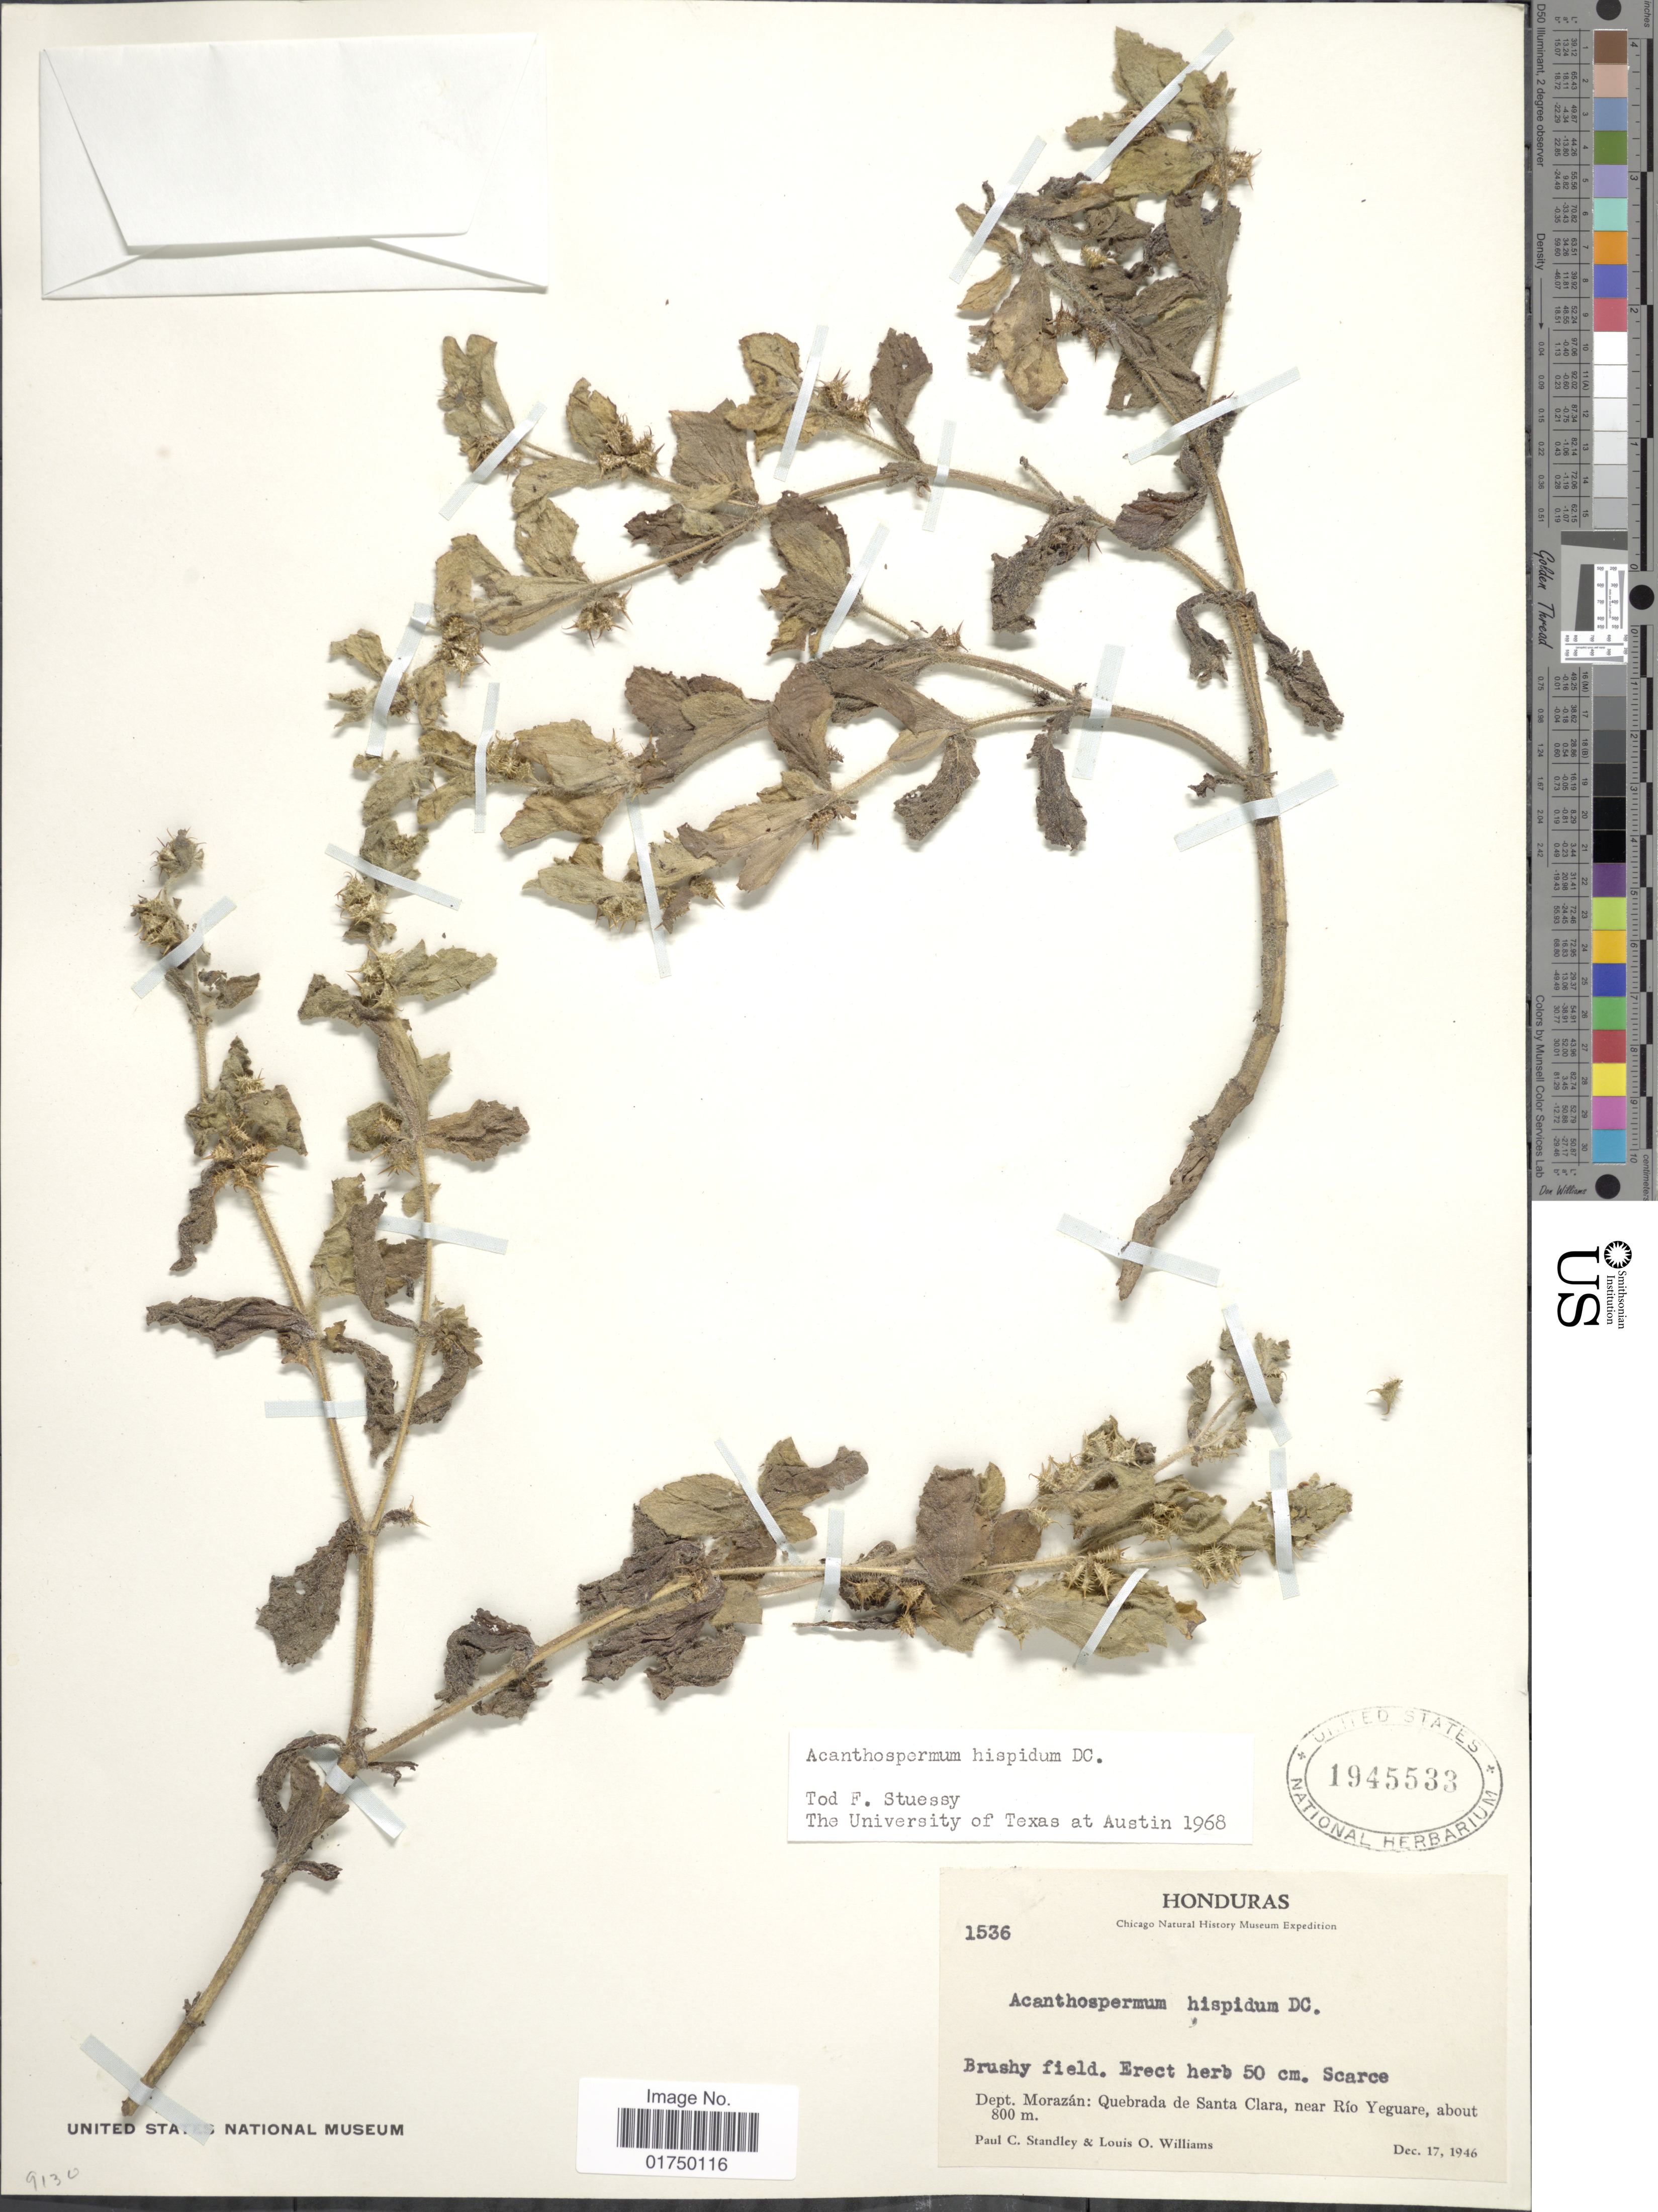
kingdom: Plantae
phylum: Tracheophyta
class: Magnoliopsida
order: Asterales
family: Asteraceae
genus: Acanthospermum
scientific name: Acanthospermum hispidum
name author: DC.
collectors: P. C. Standley & L. O. Williams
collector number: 1536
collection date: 1946-12-17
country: Honduras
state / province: Fco. Morazán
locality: Dept. Morazán: Quebrada de Santa Clara, near Río Yeguare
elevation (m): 800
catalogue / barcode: US 1945533